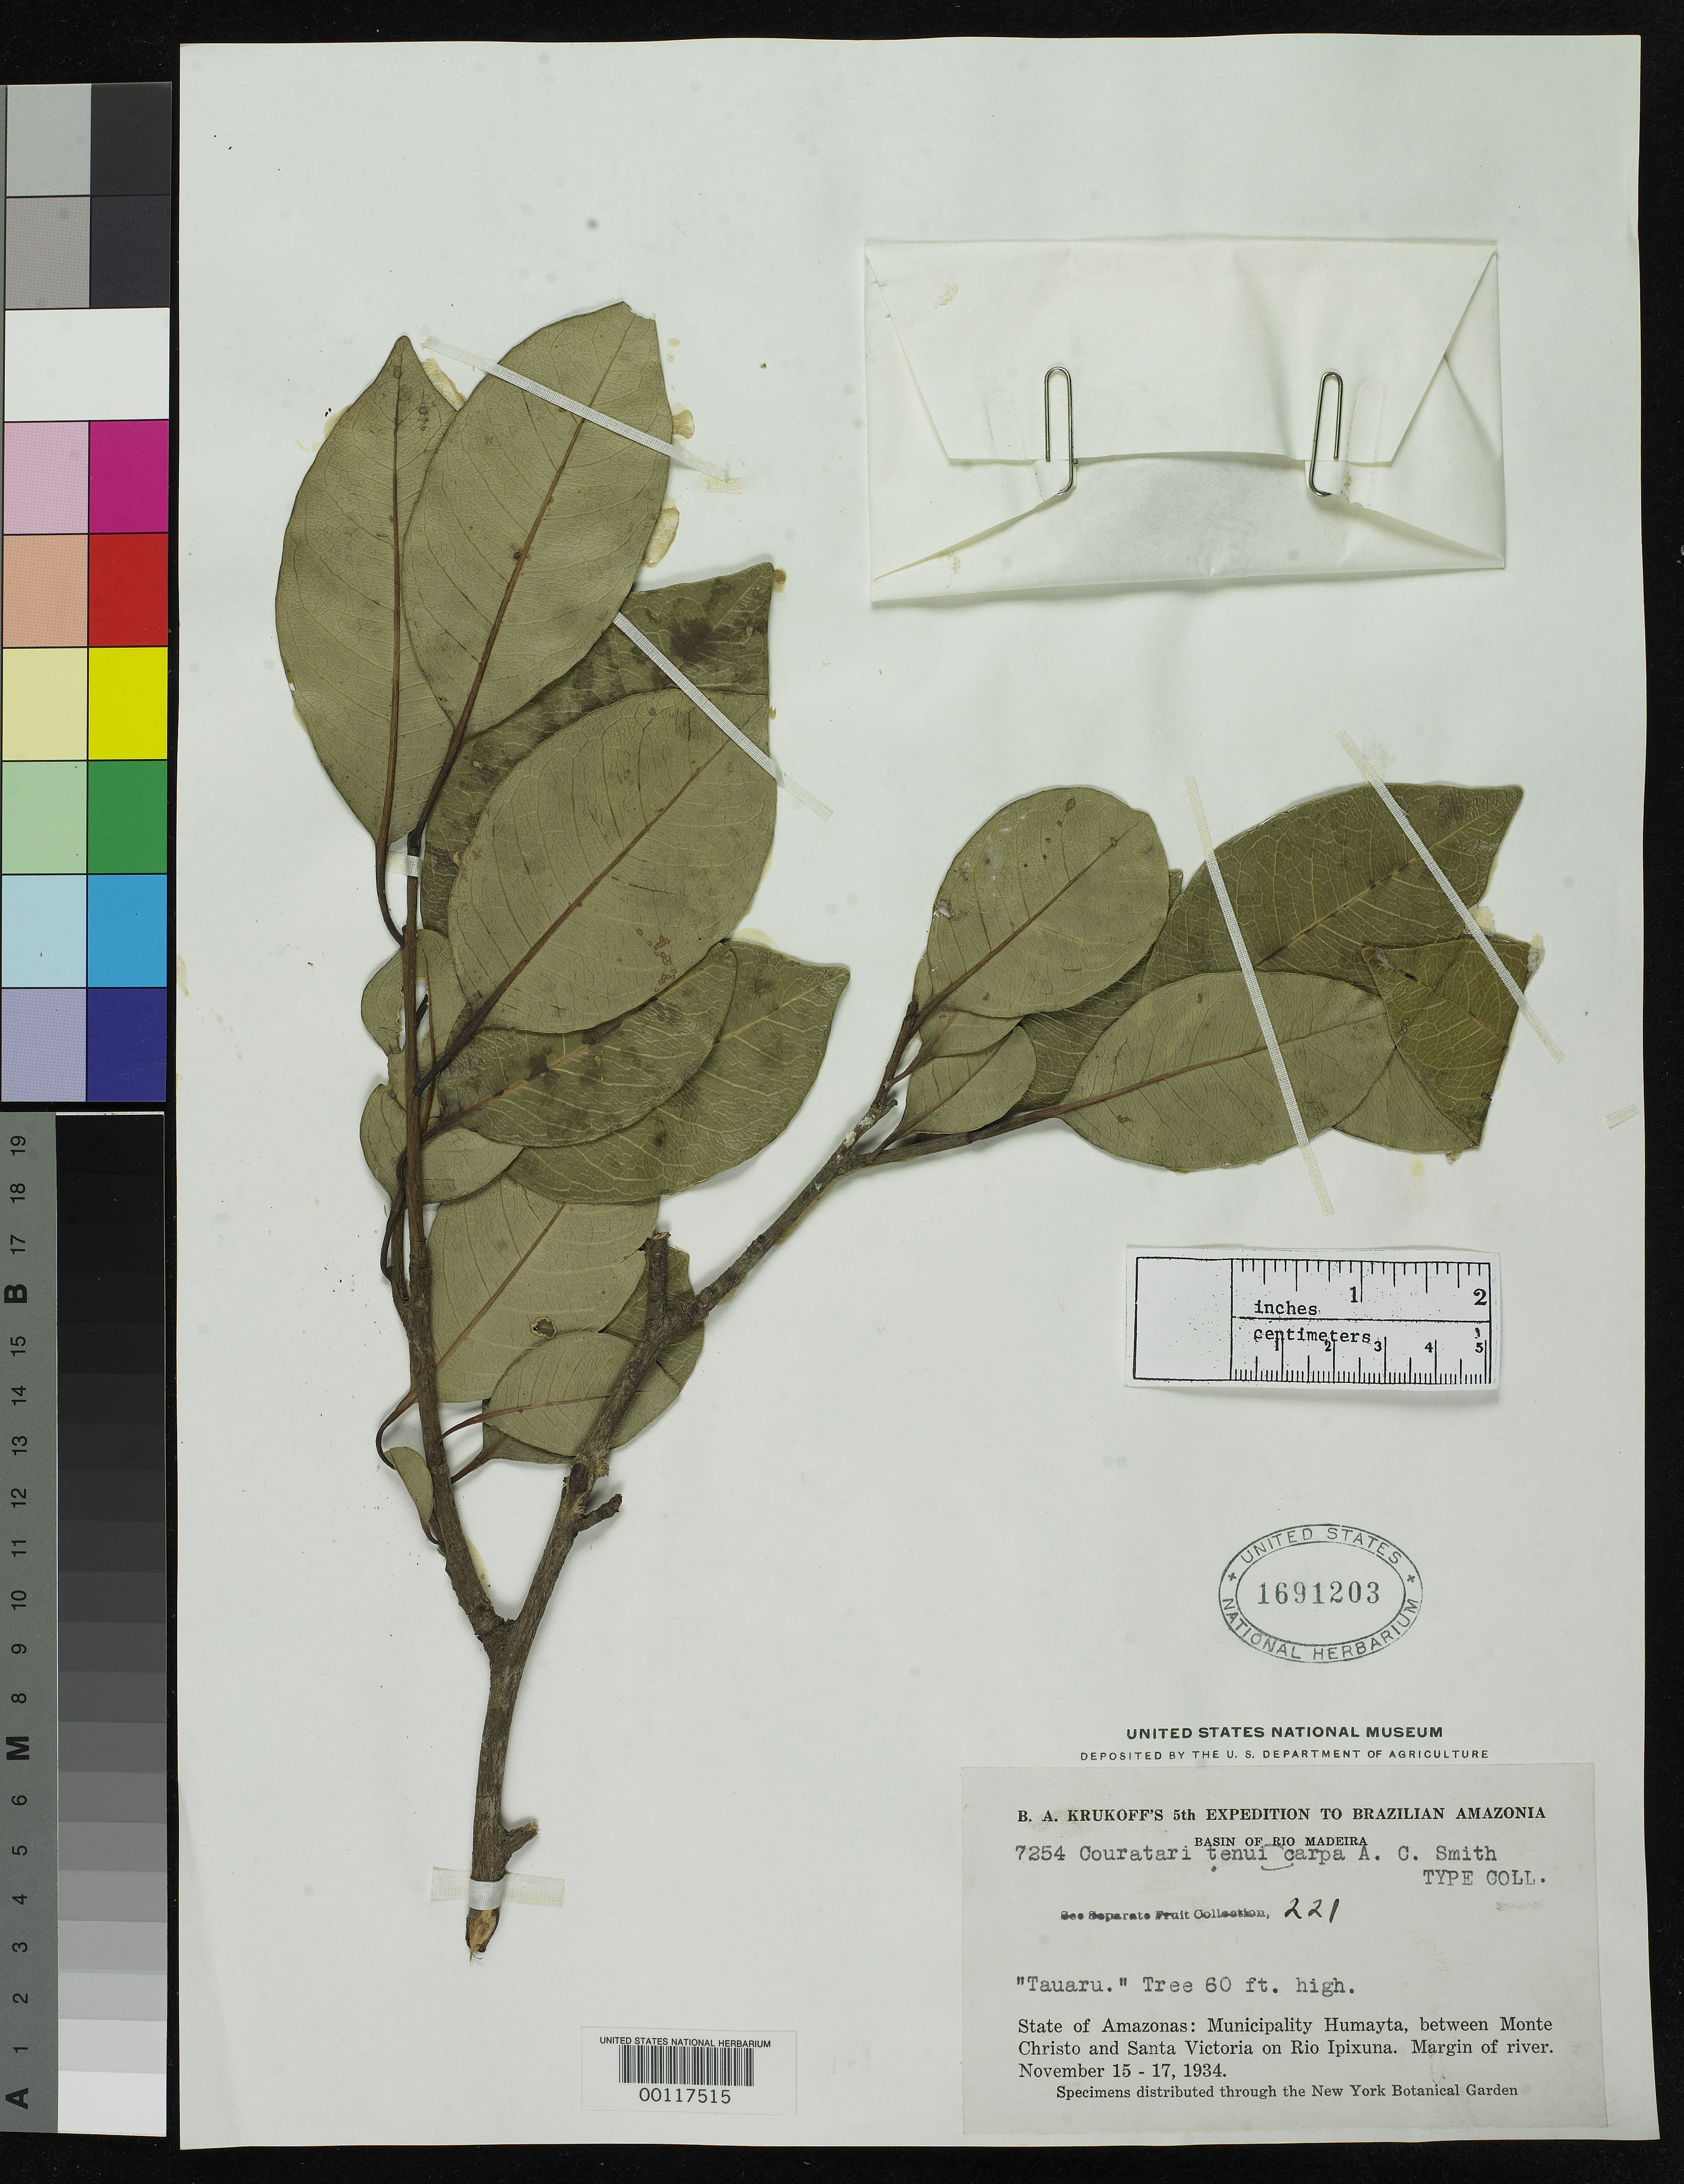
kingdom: Plantae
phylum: Tracheophyta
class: Magnoliopsida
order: Ericales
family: Lecythidaceae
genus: Couratari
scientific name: Couratari tenuicarpa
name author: A.C. Sm.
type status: Isotype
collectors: B. A. Krukoff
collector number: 7254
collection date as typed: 15 Nov 1934 to 17 Nov 1934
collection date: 1934-11-15/1934-11-17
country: Brazil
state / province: Amazonas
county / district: Humaitá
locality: Between Monte Christo and Santa Victoria on Rio Ipixuma.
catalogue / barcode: US 1691203